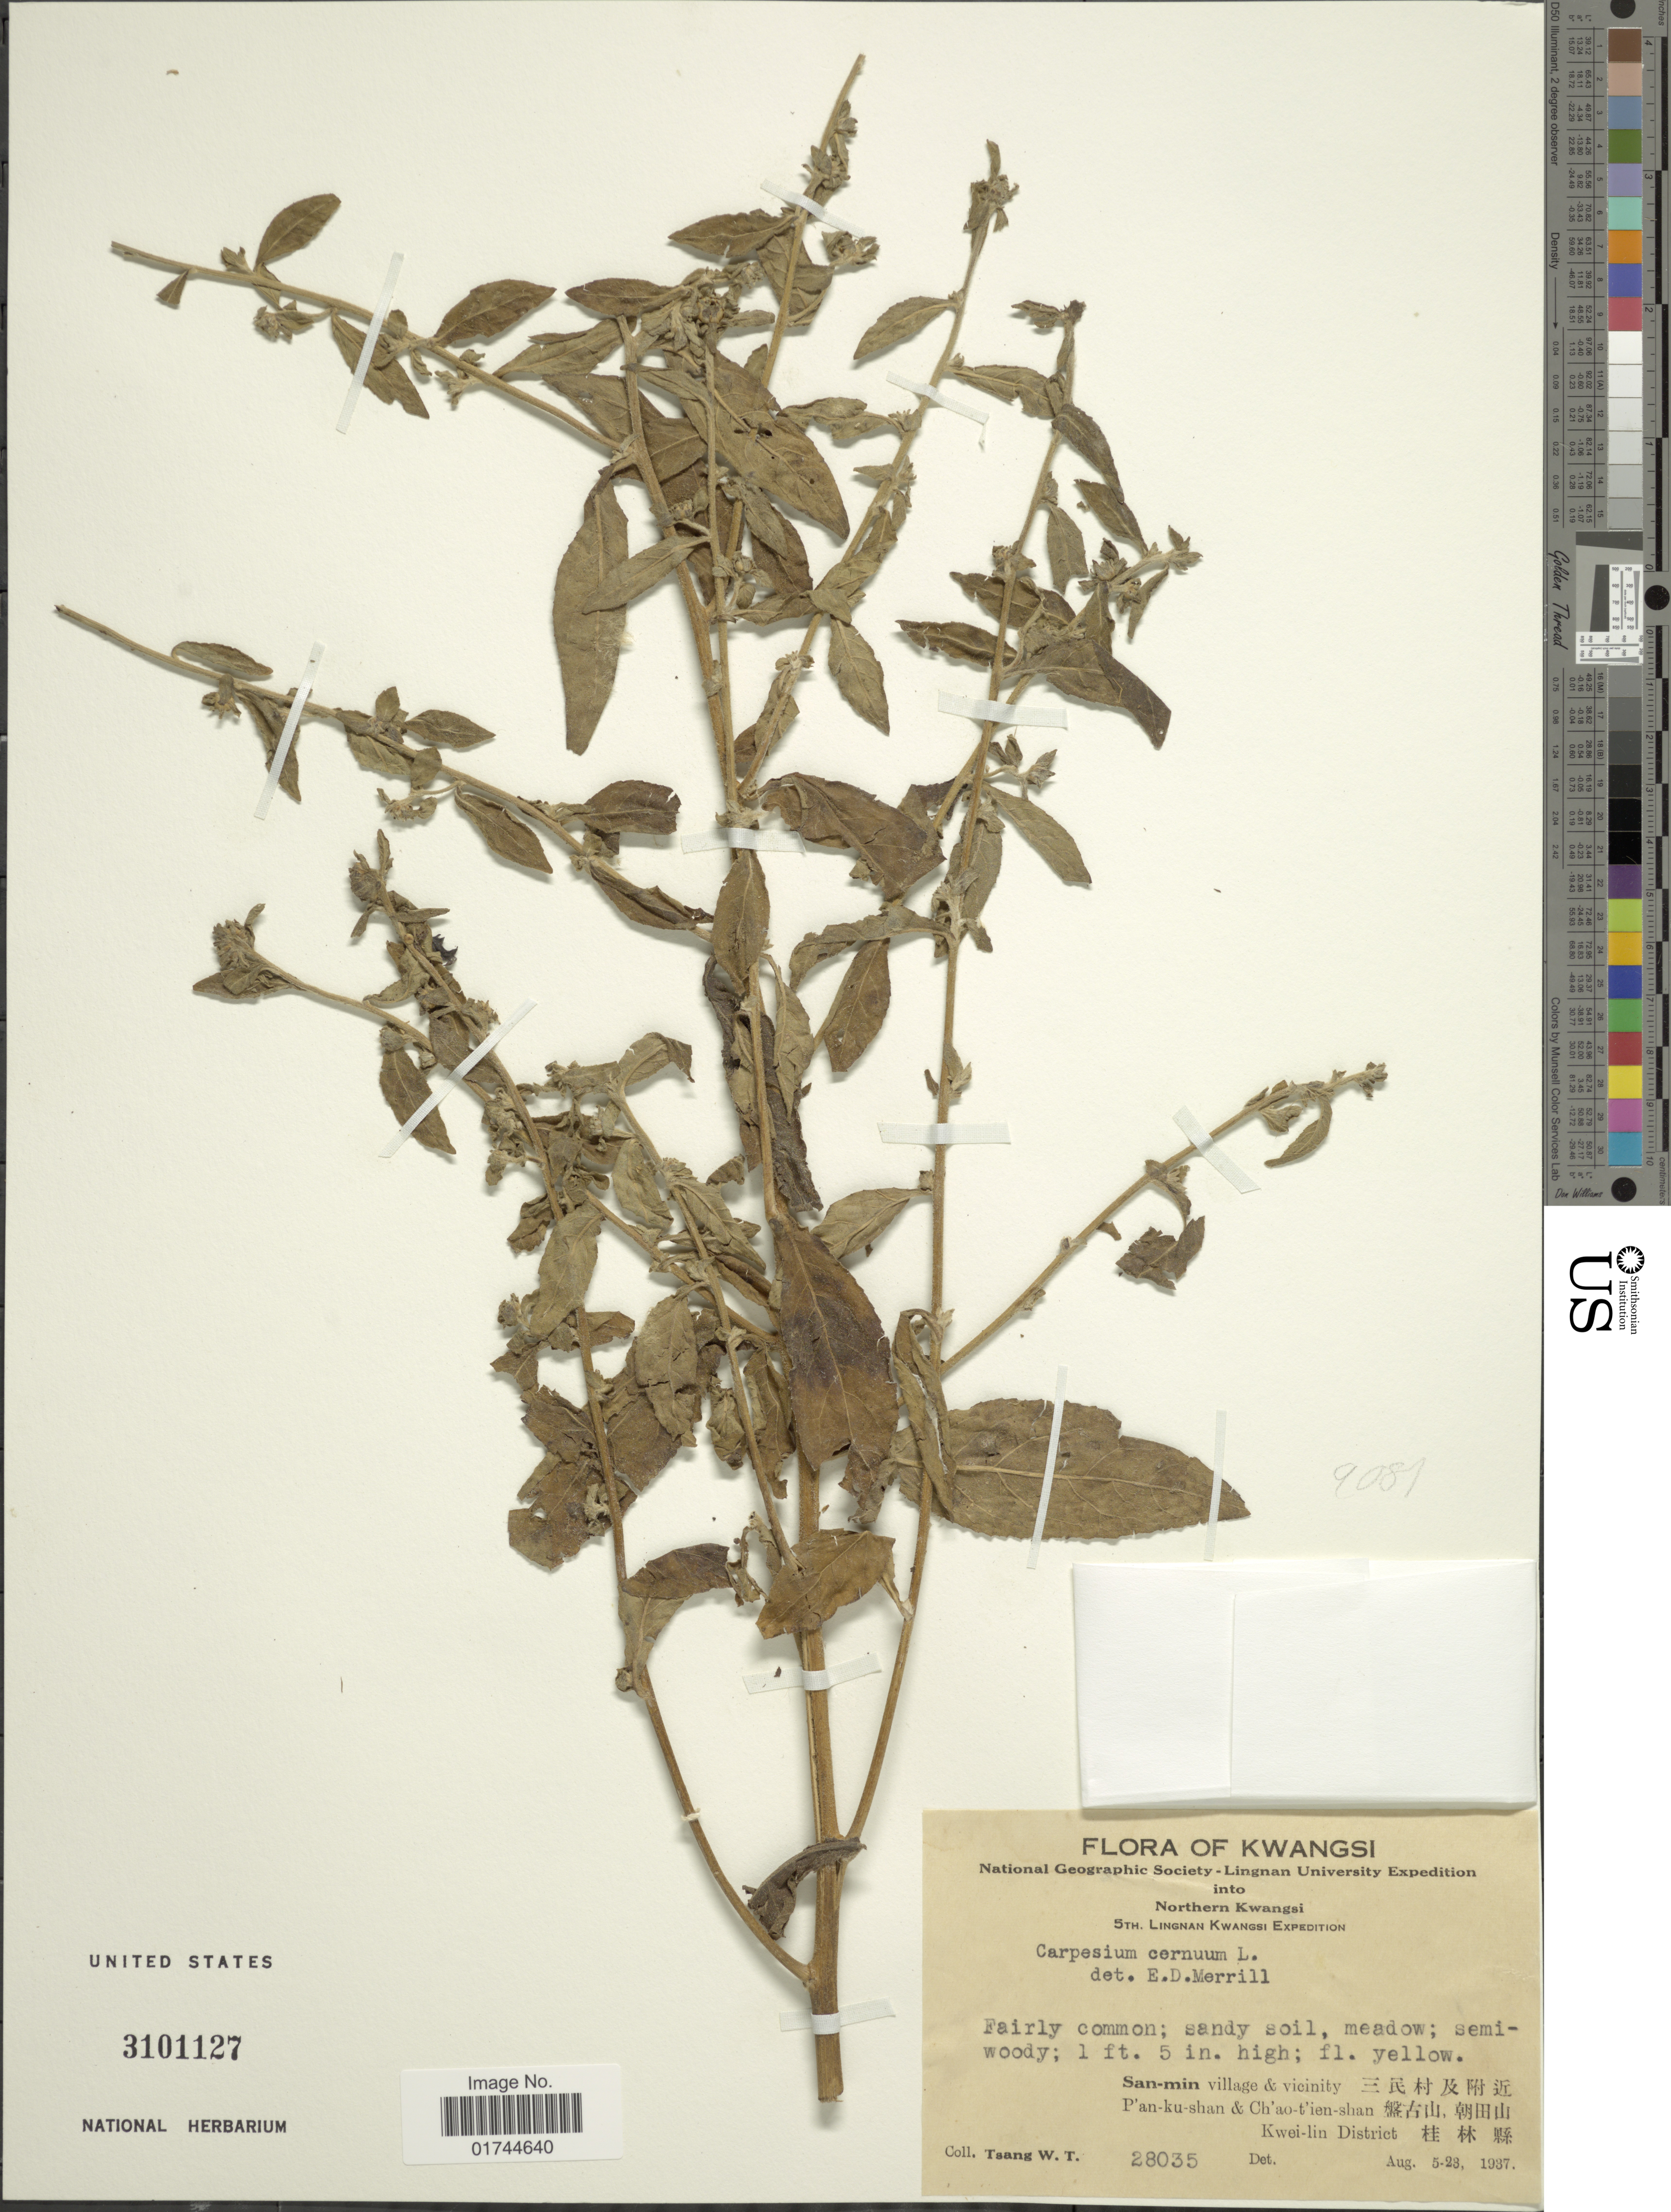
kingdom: Plantae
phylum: Tracheophyta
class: Magnoliopsida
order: Asterales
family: Asteraceae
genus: Carpesium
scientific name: Carpesium cernum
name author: L.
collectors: W. P. Fang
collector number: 28035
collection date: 1937-08-05/1937-08-28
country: China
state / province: Guangxi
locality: Kwangsi, San-min village and vicinity, P'an-ku-shan, Ch'ao-t'ien-shan, Kwei-lin District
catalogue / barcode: US 3101127